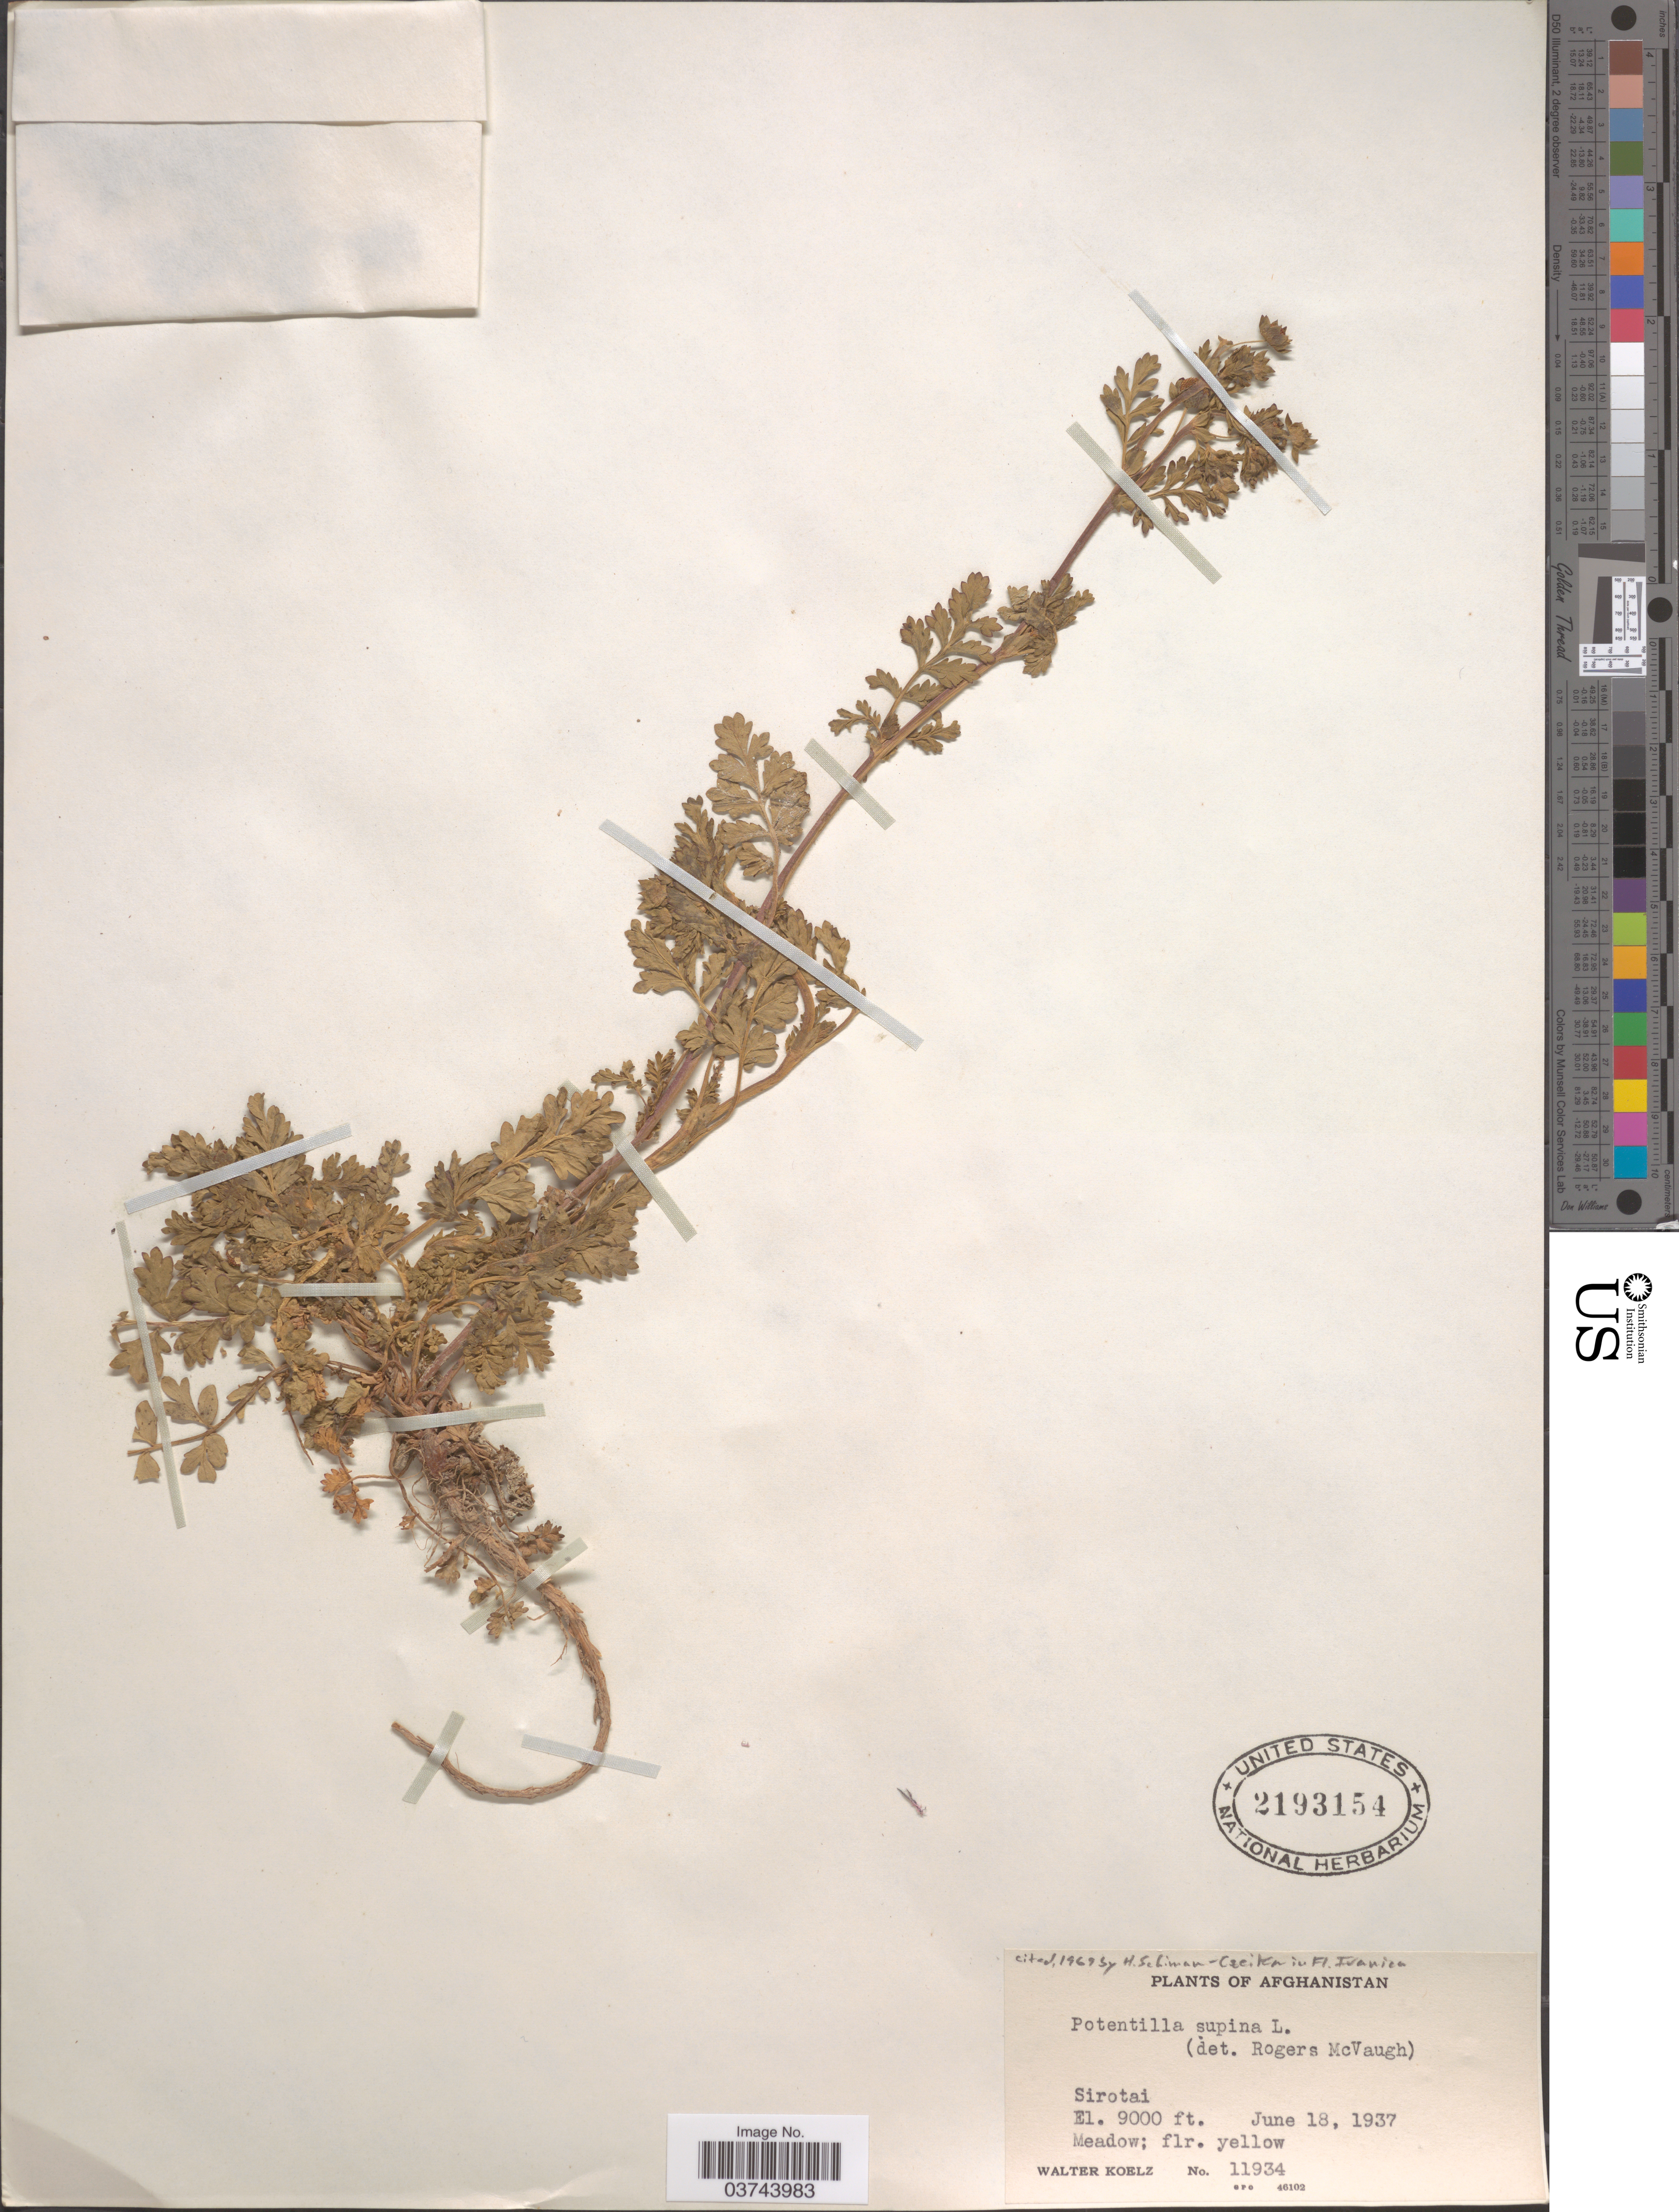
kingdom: Plantae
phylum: Tracheophyta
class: Magnoliopsida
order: Rosales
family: Rosaceae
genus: Potentilla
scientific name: Potentilla supina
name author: L.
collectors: W. N. Koelz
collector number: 11934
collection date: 1937-06-18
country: Afghanistan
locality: Sirotai.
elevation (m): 2743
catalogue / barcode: US 2193154